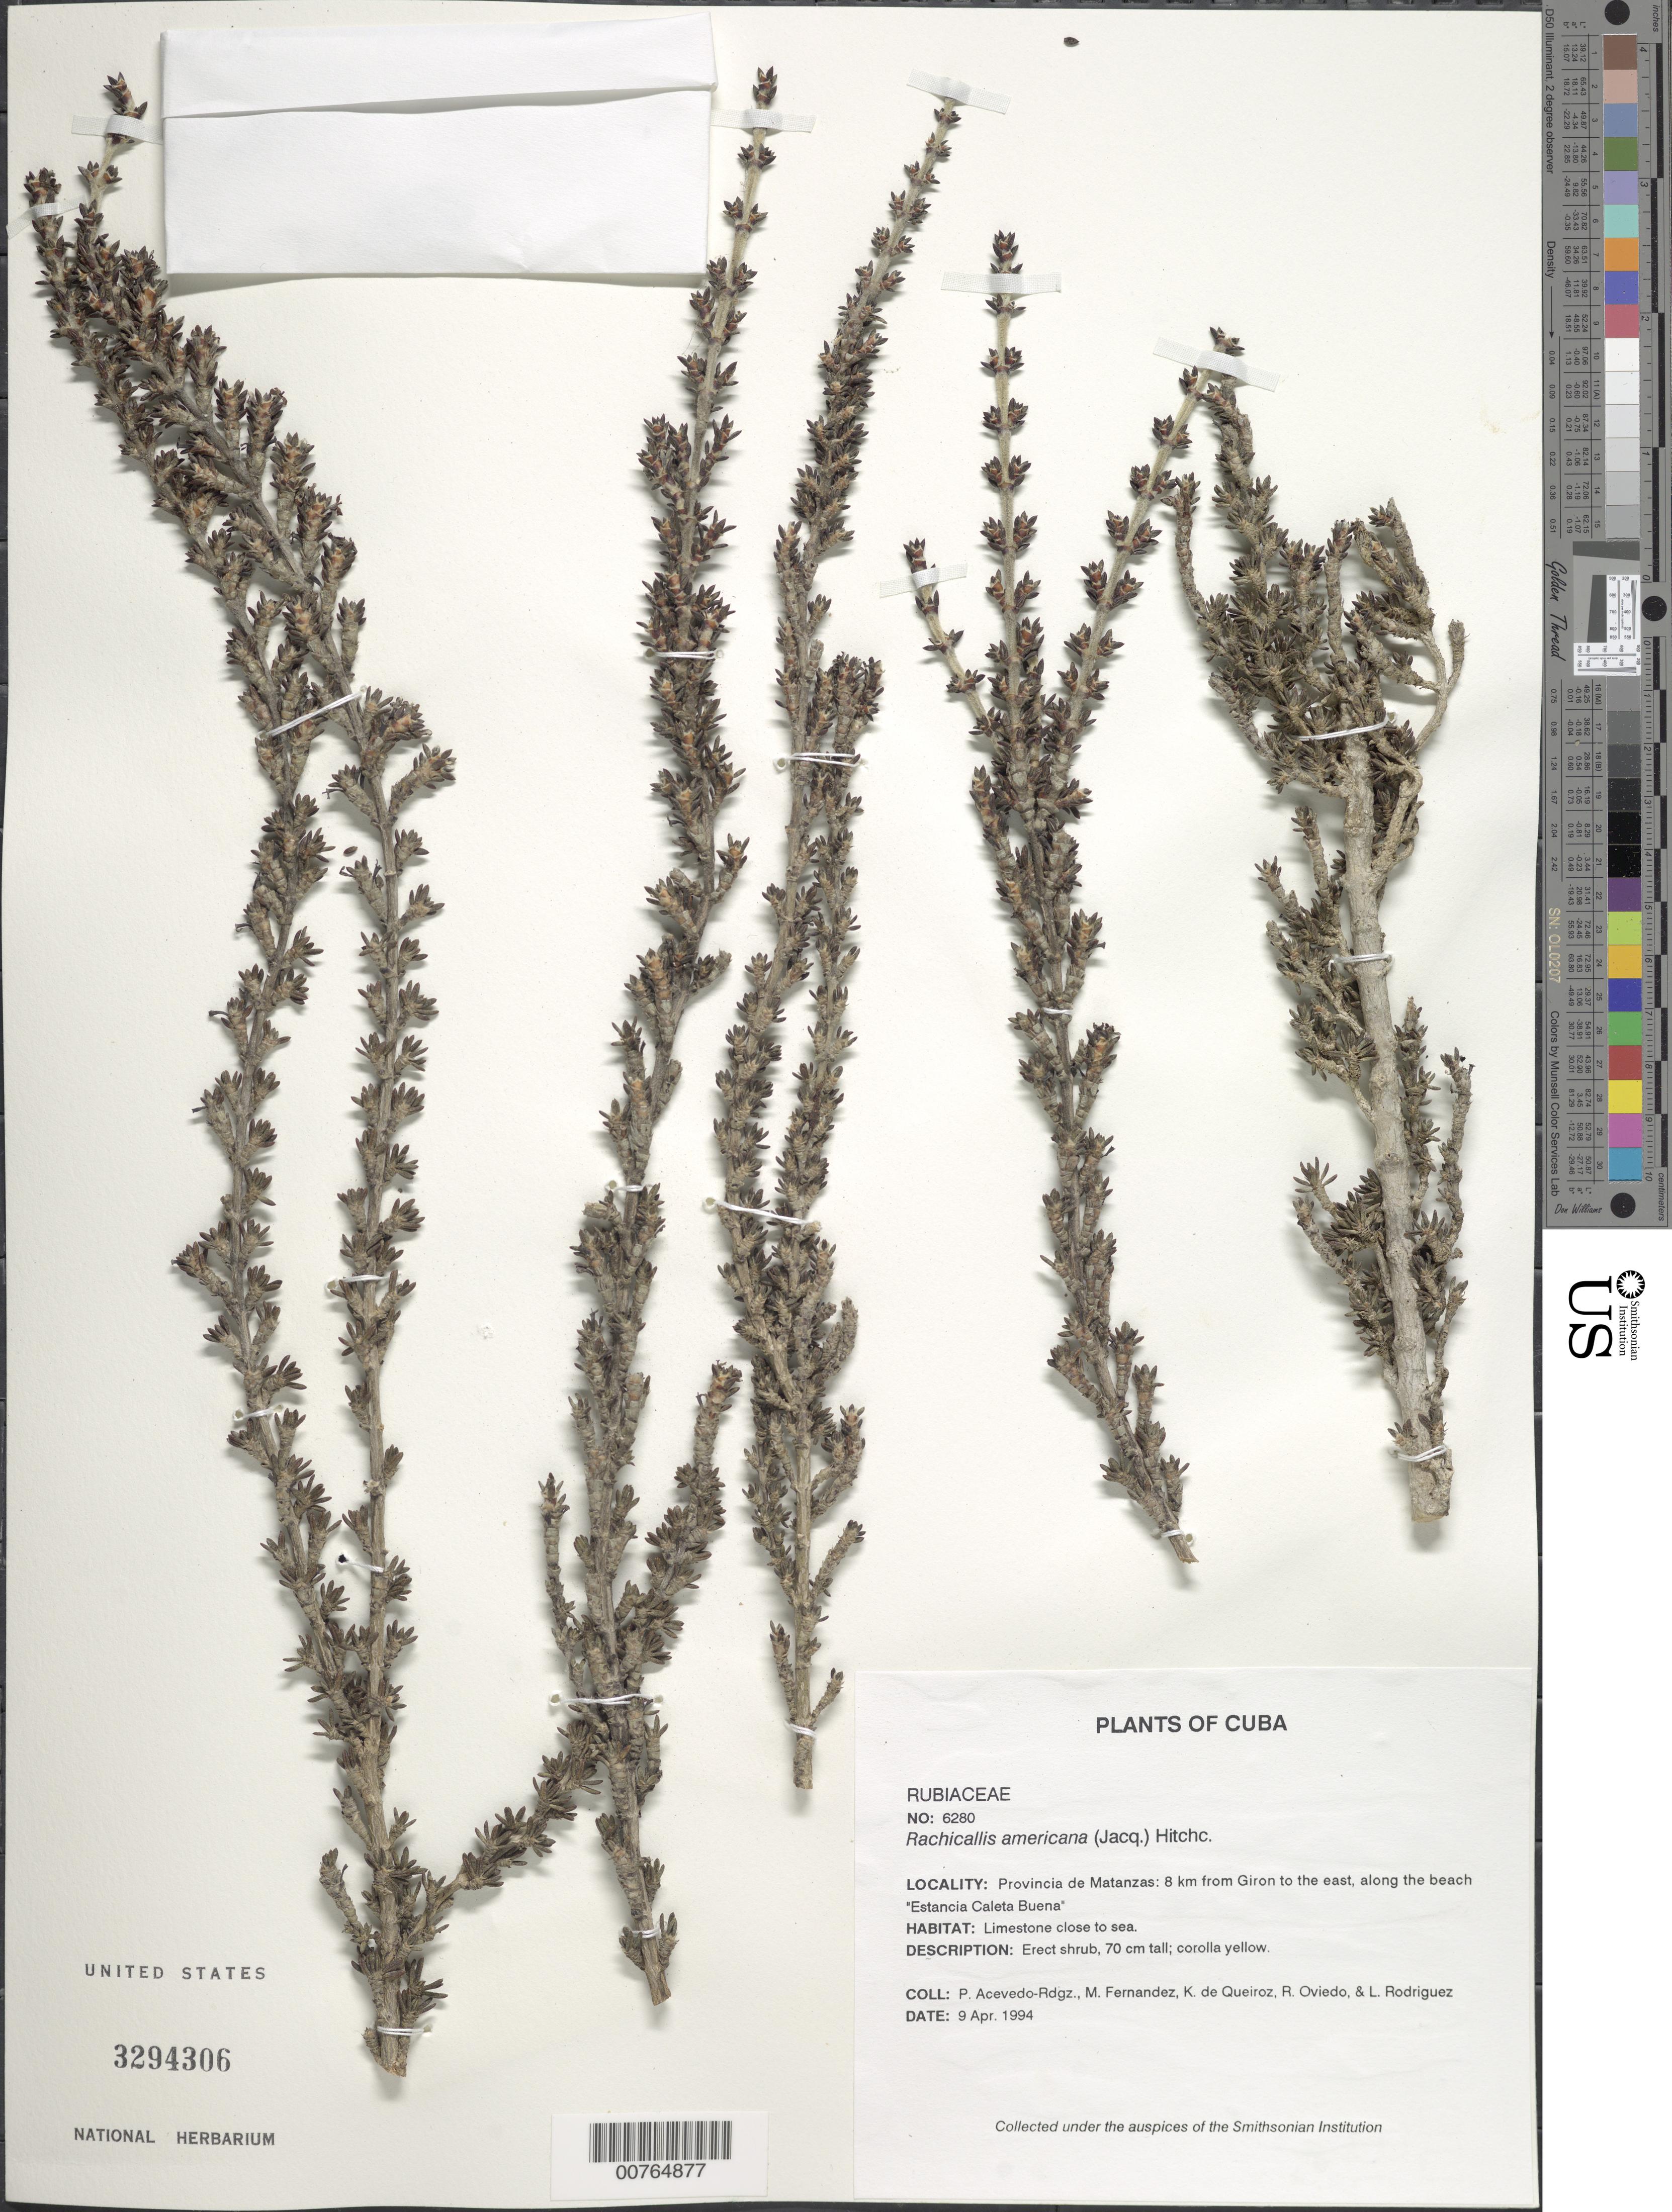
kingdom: Plantae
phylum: Tracheophyta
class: Magnoliopsida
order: Gentianales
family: Rubiaceae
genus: Rachicallis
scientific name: Rachicallis americana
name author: (Jacq.) Hitchc.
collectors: P. Acevedo-Rodr., M. Fernández, K. De Queiroz, R. Oviedo & L. Rodriguez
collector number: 6280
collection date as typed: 09 Apr 1994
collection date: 1994-04-09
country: Cuba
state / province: Matanzas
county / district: Municipio de Ciénaga de Zapata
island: Cuba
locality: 8 km from Giron to the east, along the beach "Estancia Caleta Buena"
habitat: Limestone close to sea.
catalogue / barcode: US 3294306